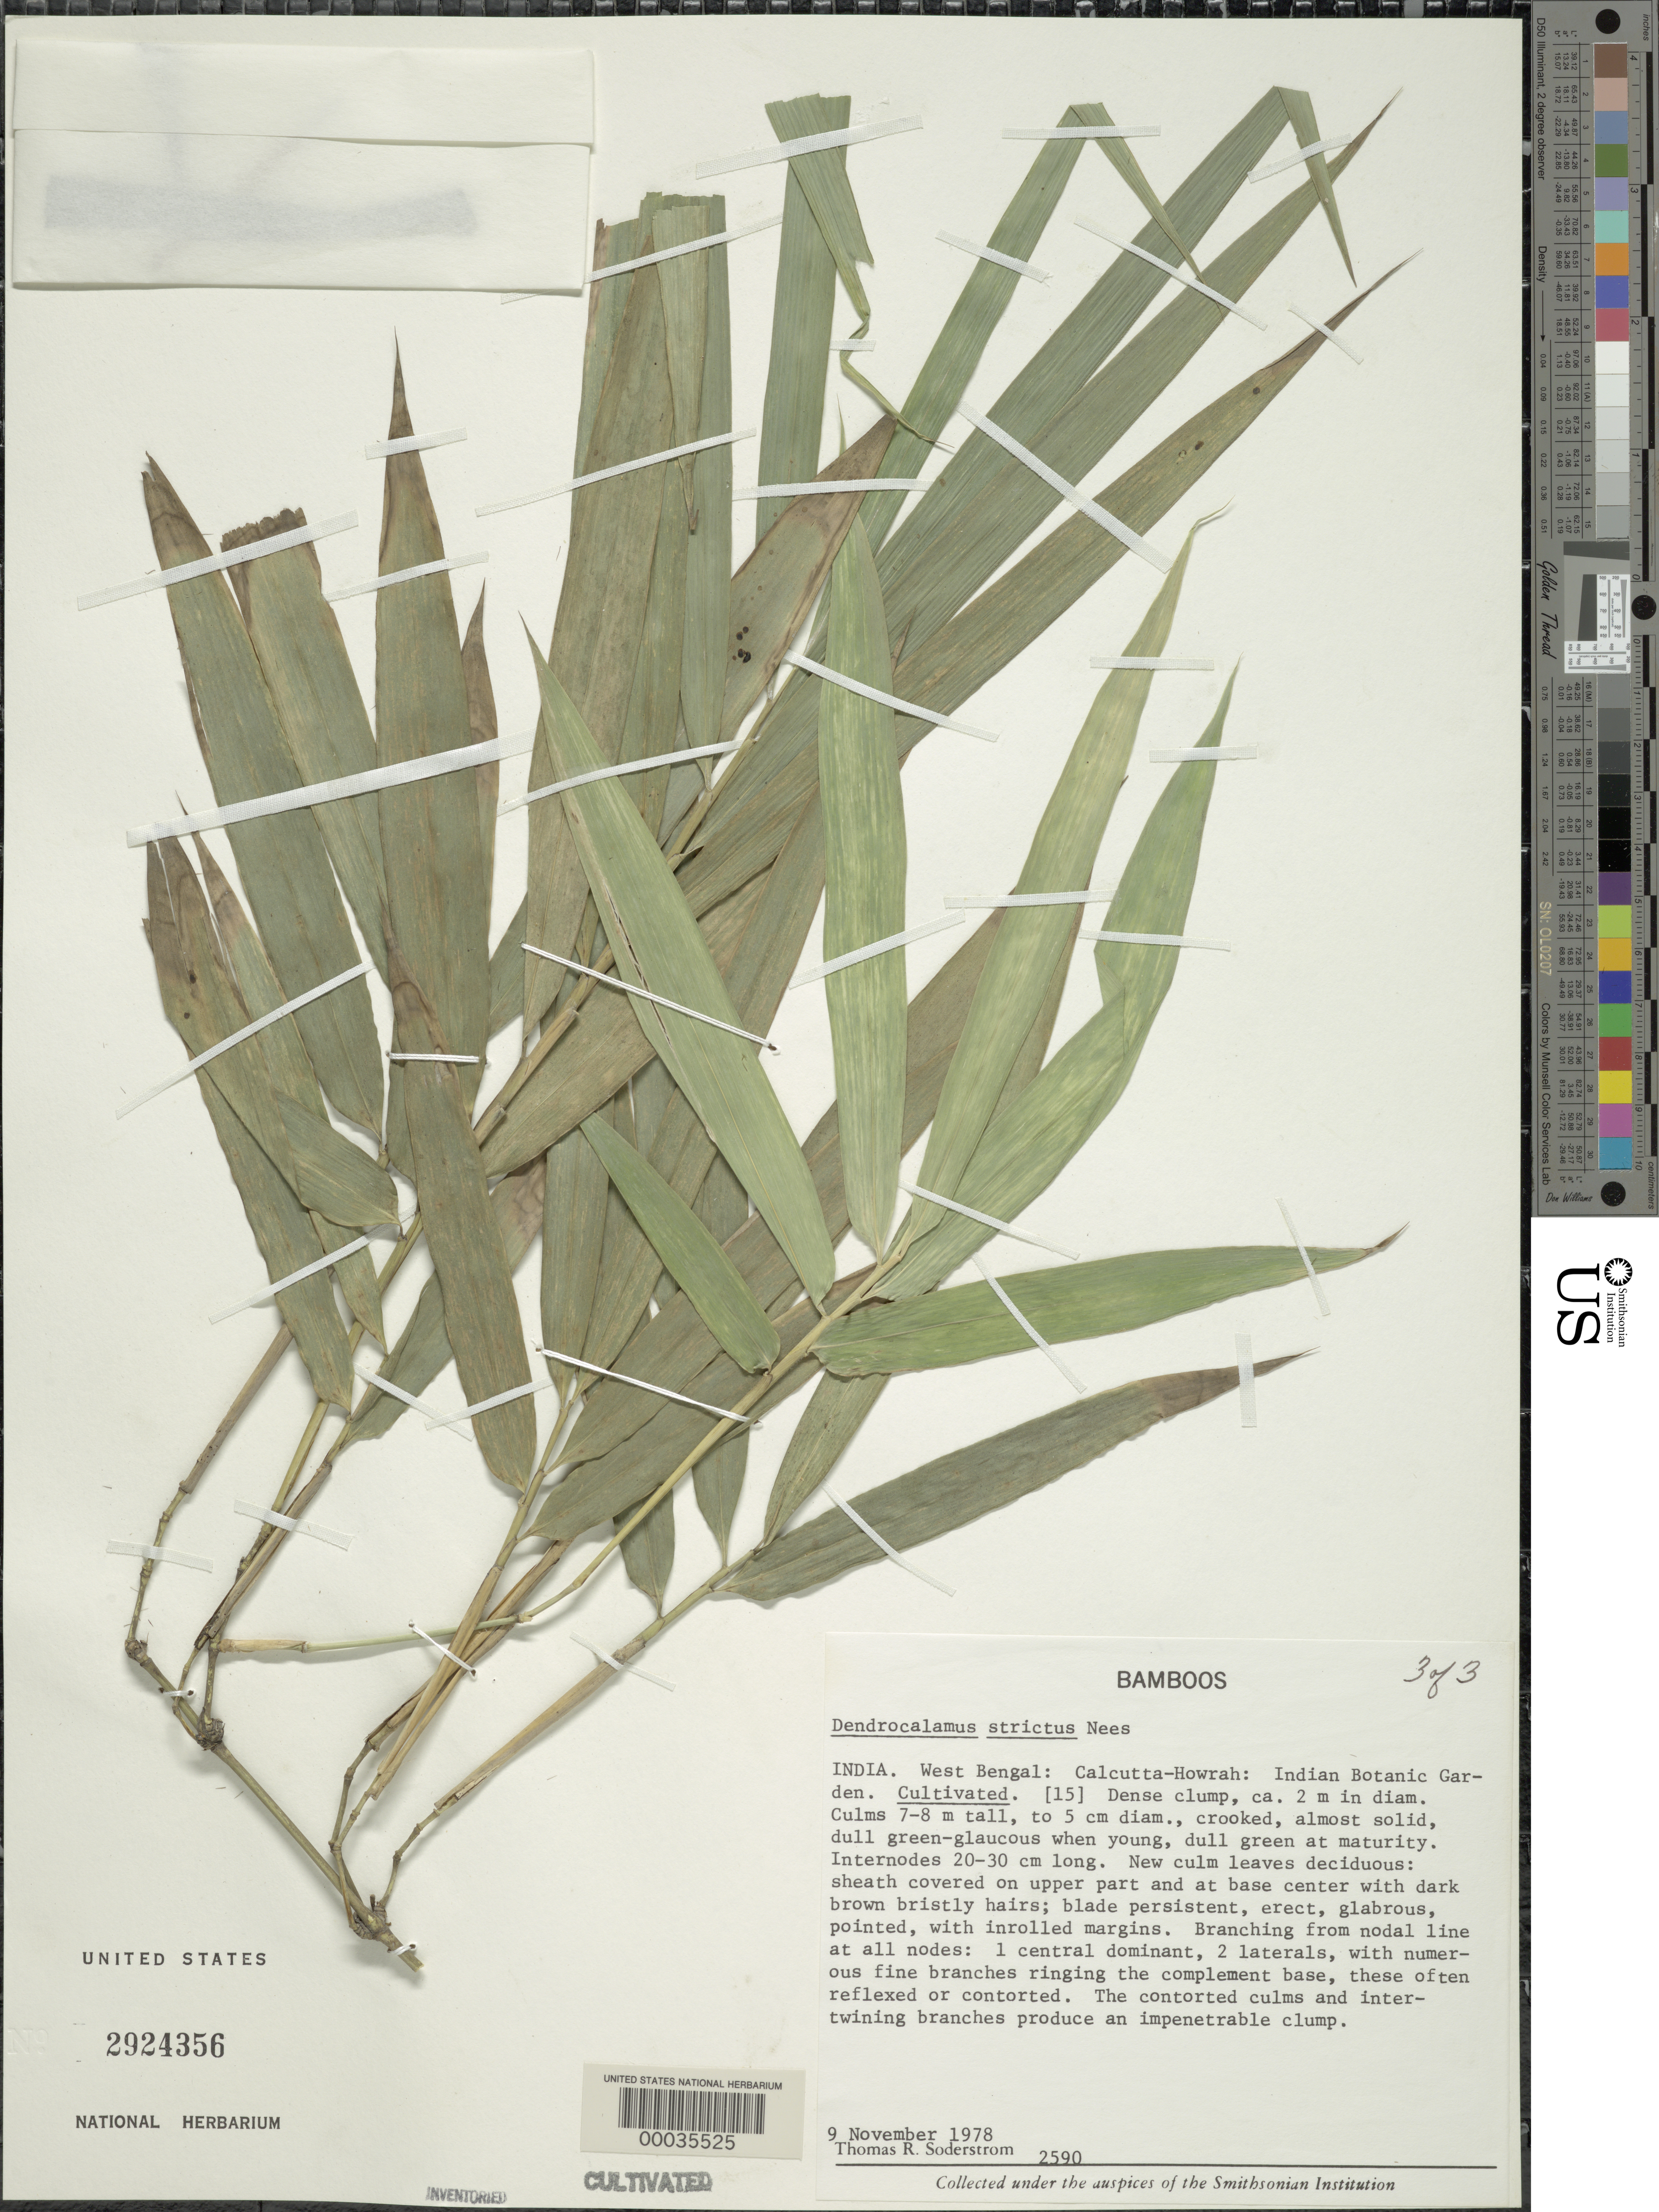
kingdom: Plantae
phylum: Tracheophyta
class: Liliopsida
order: Poales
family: Poaceae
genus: Dendrocalamus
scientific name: Dendrocalamus strictus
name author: (Roxb.) Nees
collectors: T. R. Soderstrom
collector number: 2590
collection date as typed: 09 Nov 1978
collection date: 1978-11-09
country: India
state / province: West Bengal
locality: Indian botanic garden - calcutta/howrah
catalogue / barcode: US 2924356